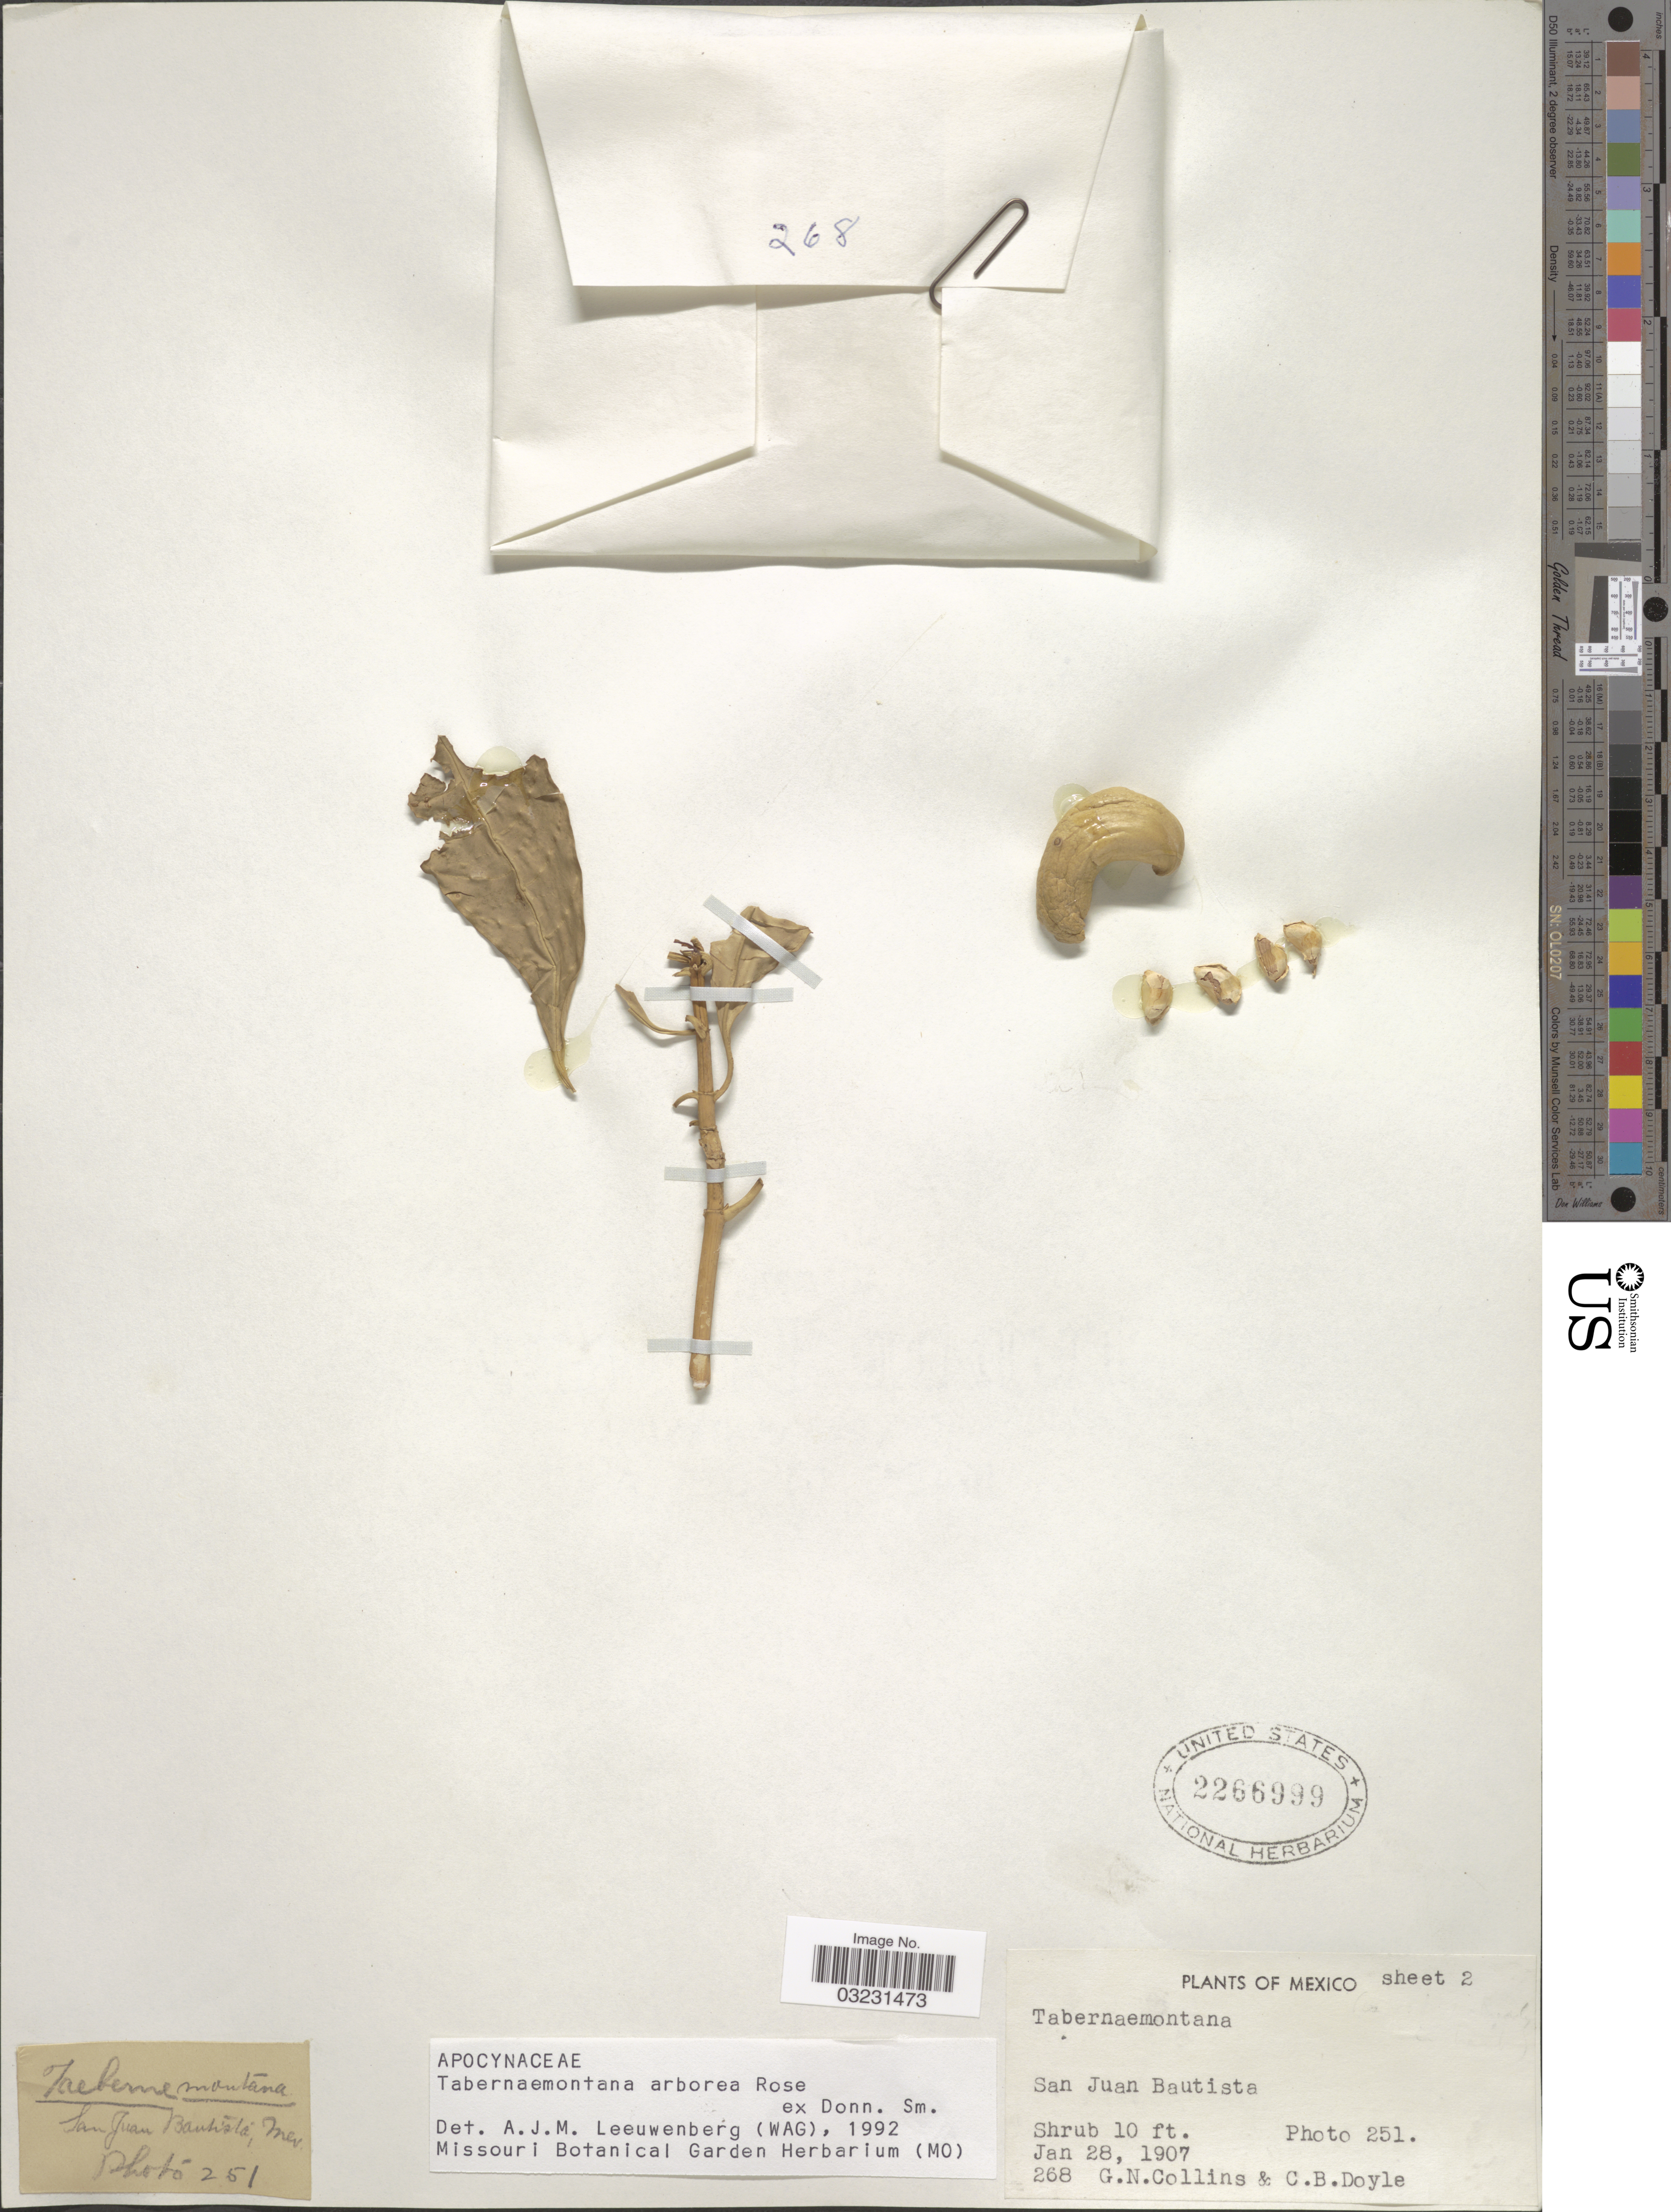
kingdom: Plantae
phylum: Tracheophyta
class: Magnoliopsida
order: Gentianales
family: Apocynaceae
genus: Tabernaemontana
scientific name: Tabernaemontana arborea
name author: Rose in Donn. Sm.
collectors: G. Collins & C. Doyle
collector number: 268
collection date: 1907-01-28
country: Mexico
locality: San Juan Bautista.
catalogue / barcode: US 2266999